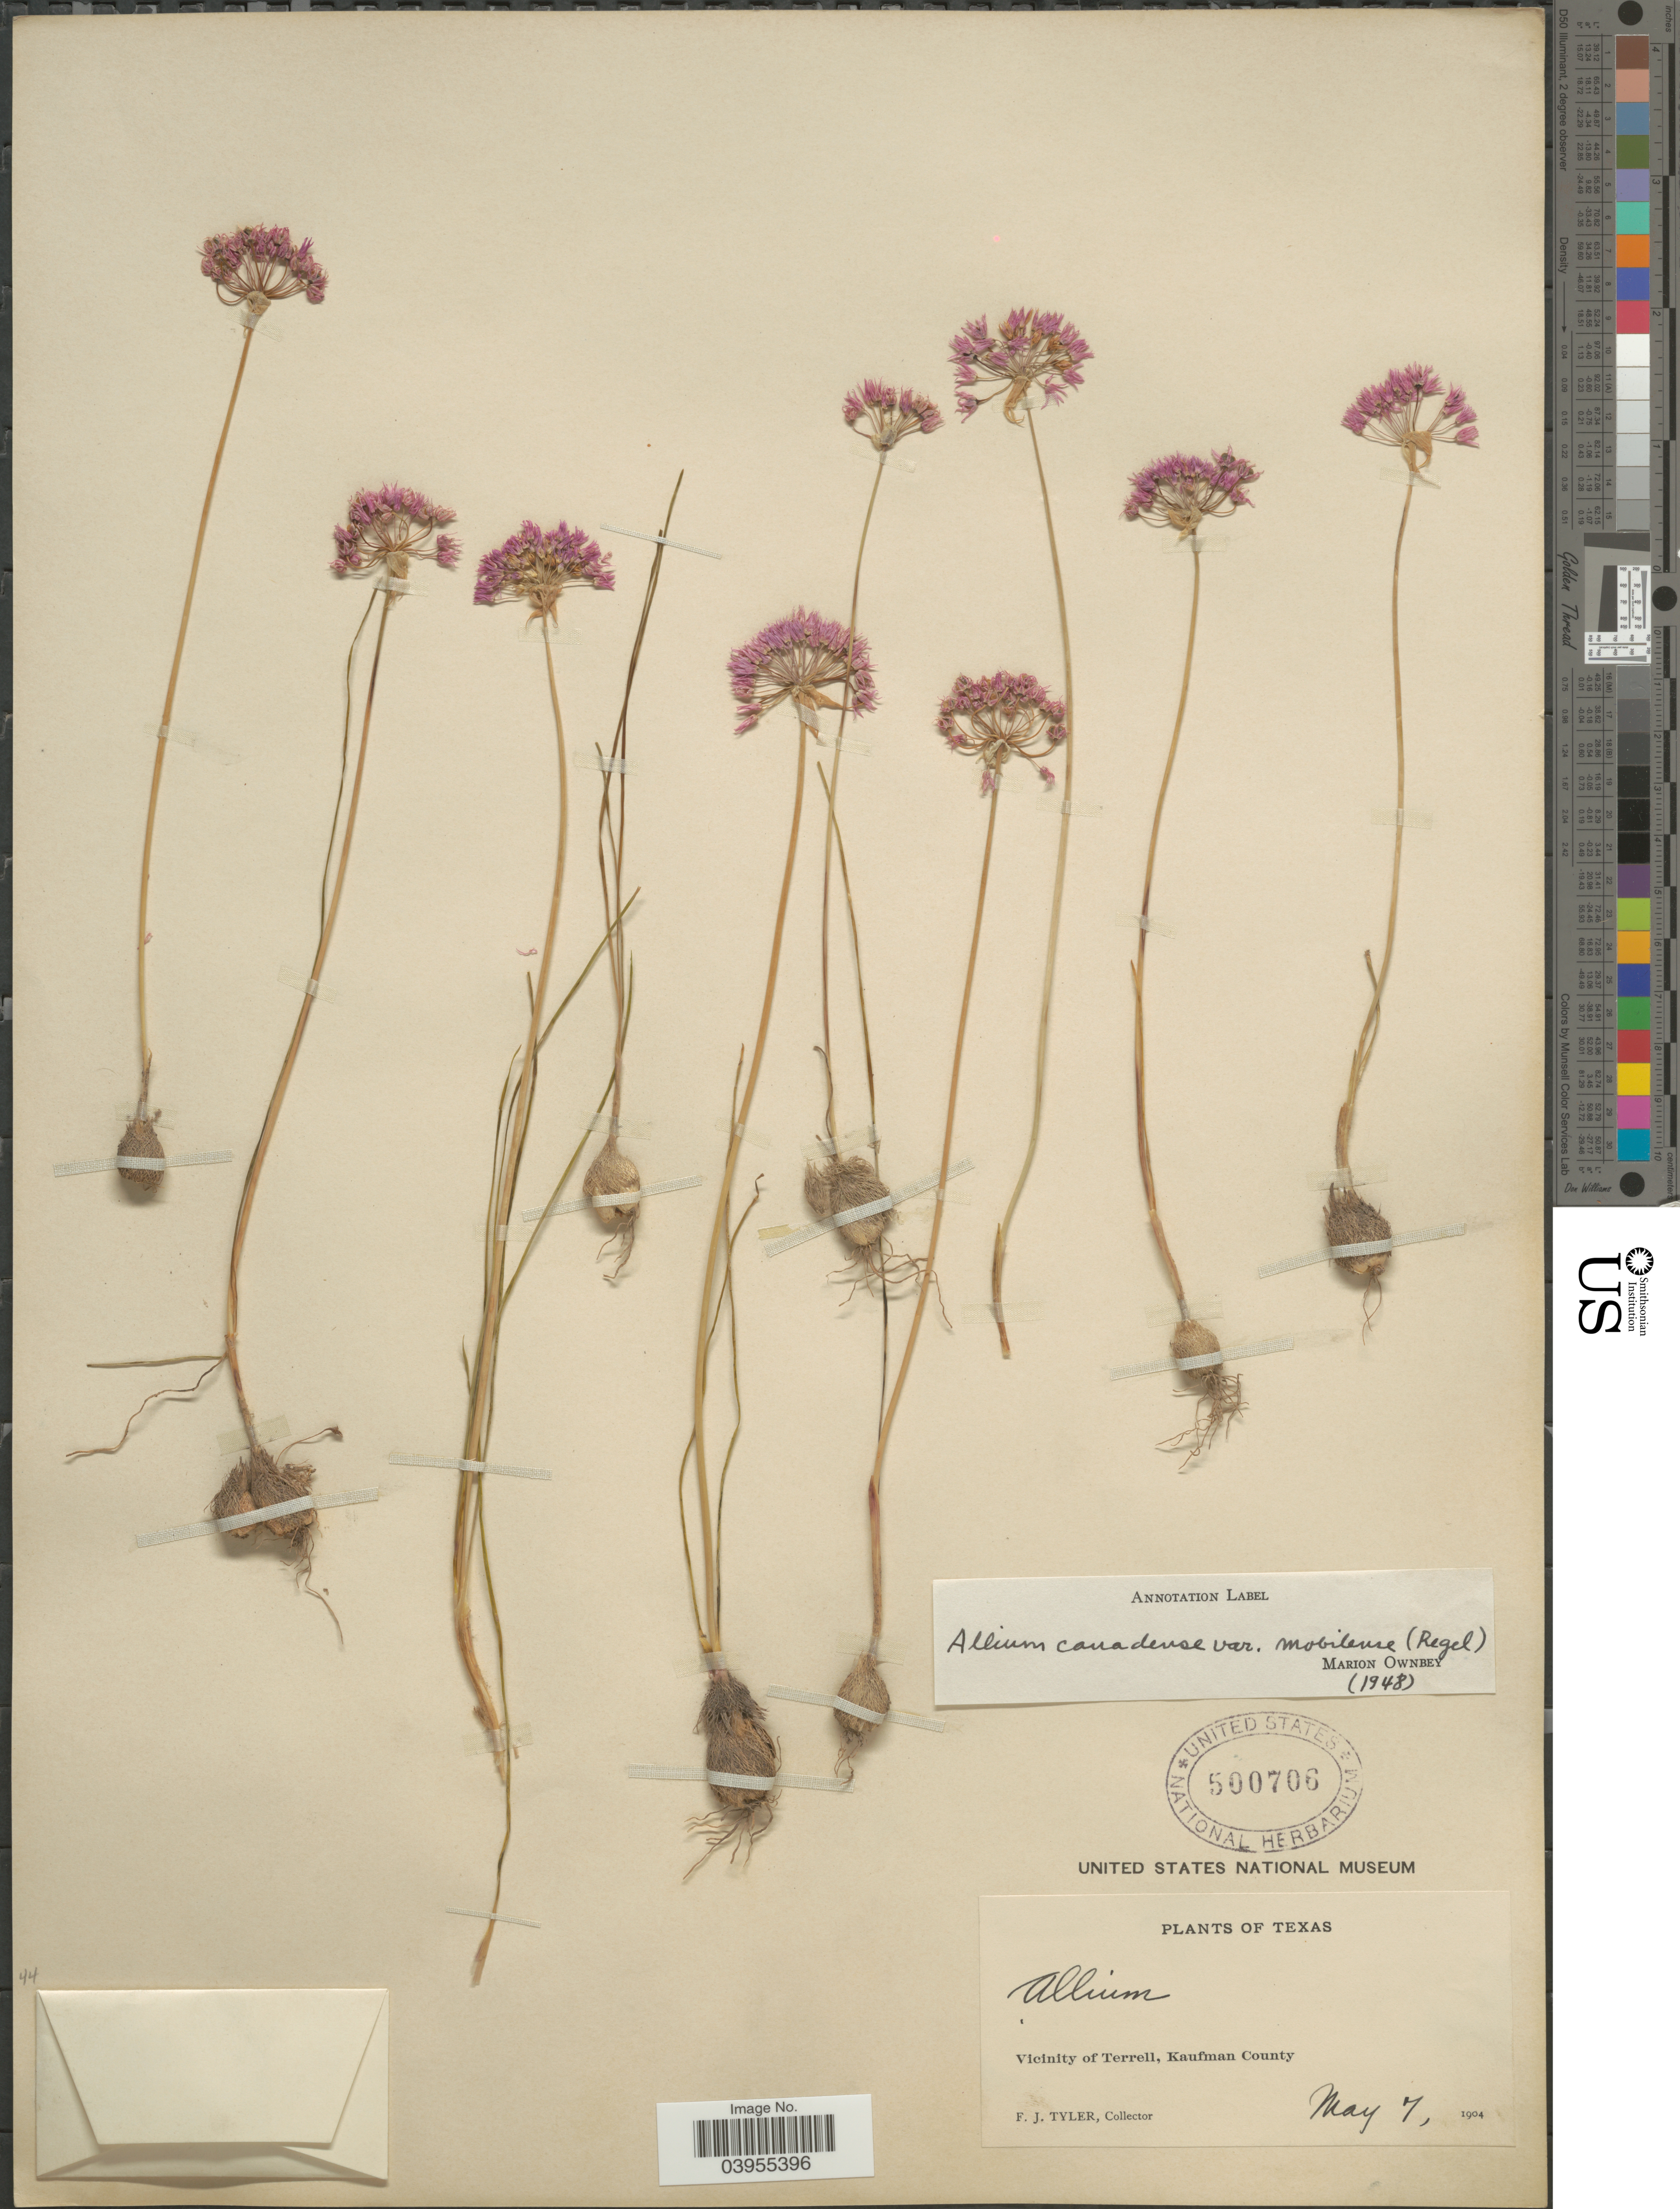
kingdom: Plantae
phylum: Tracheophyta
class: Liliopsida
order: Asparagales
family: Amaryllidaceae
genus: Allium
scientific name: Allium canadense var. mobilense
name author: (Regel) Traub & Ownbey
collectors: F. Tyler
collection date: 1904-05-07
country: United States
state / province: Texas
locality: Vicinity of Terrell, Kaufman County.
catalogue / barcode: US 500706